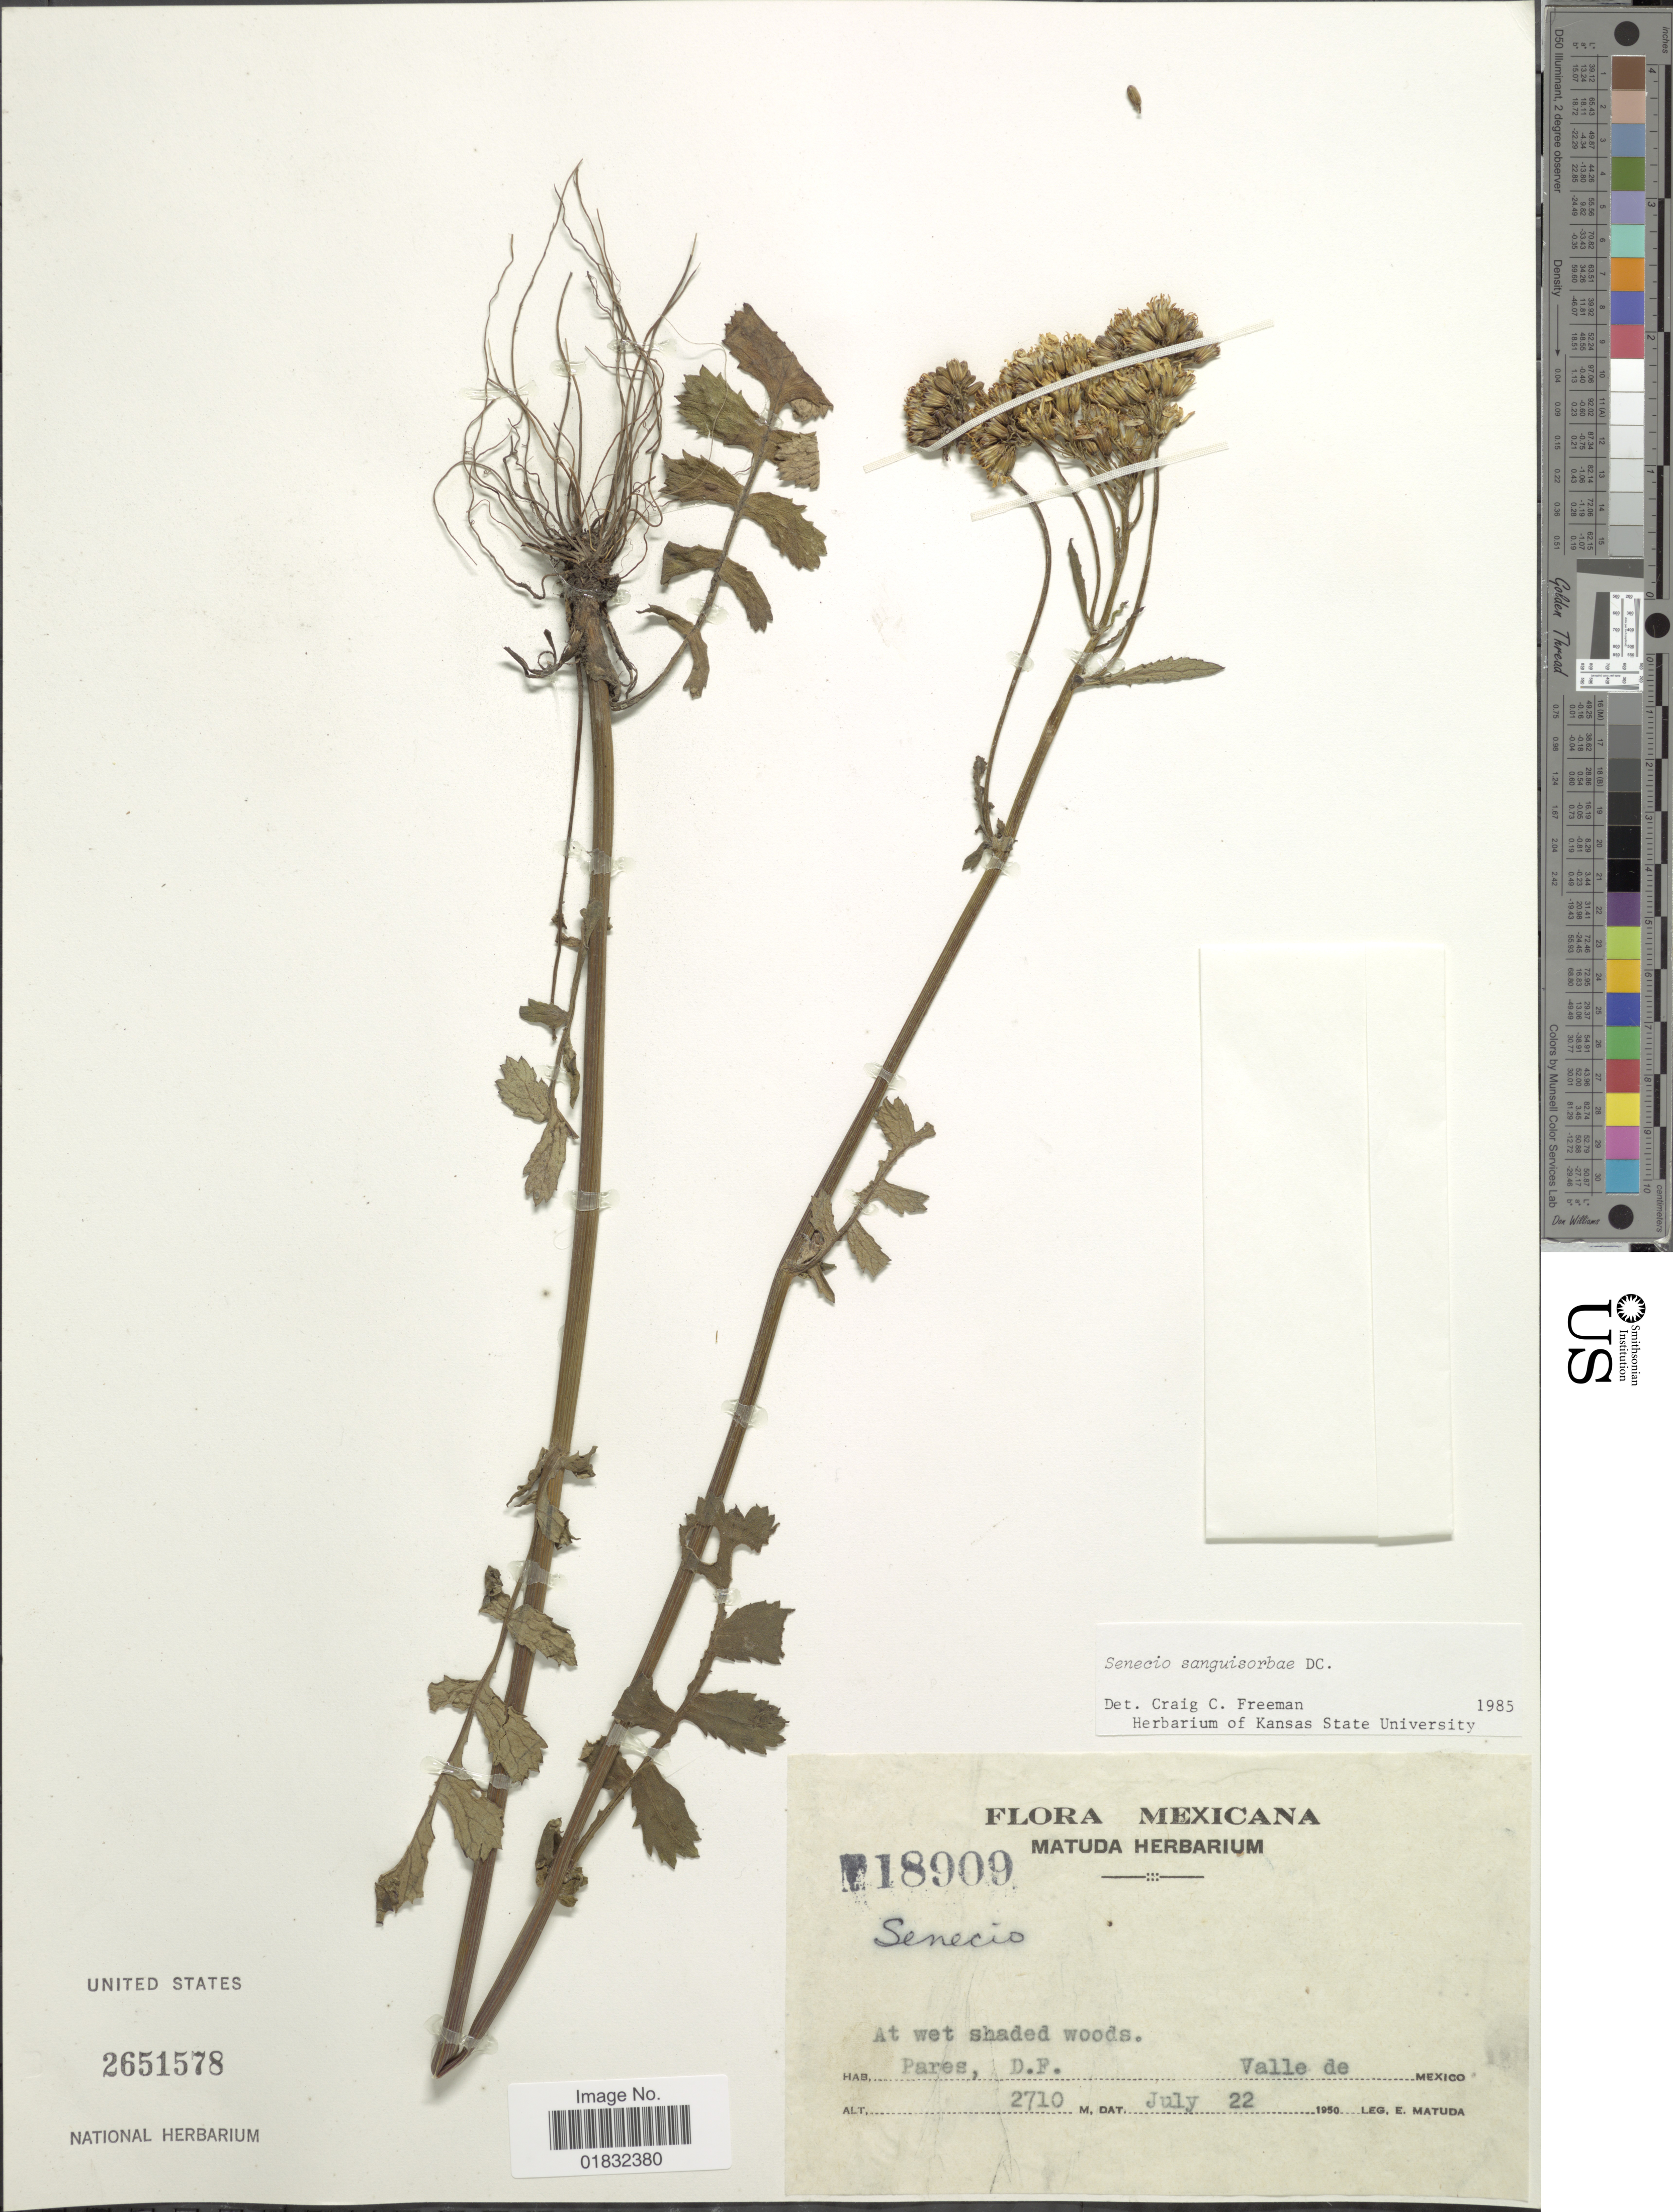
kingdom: Plantae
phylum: Tracheophyta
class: Magnoliopsida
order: Asterales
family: Asteraceae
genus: Packera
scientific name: Packera sanguisorbae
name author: (DC.) C. Jeffrey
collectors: E. Matuda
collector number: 18909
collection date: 1950-07-22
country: Mexico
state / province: Distrito Federal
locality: At wet shaded woods. Pares, Valle de Mexico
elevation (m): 2710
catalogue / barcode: US 2651578